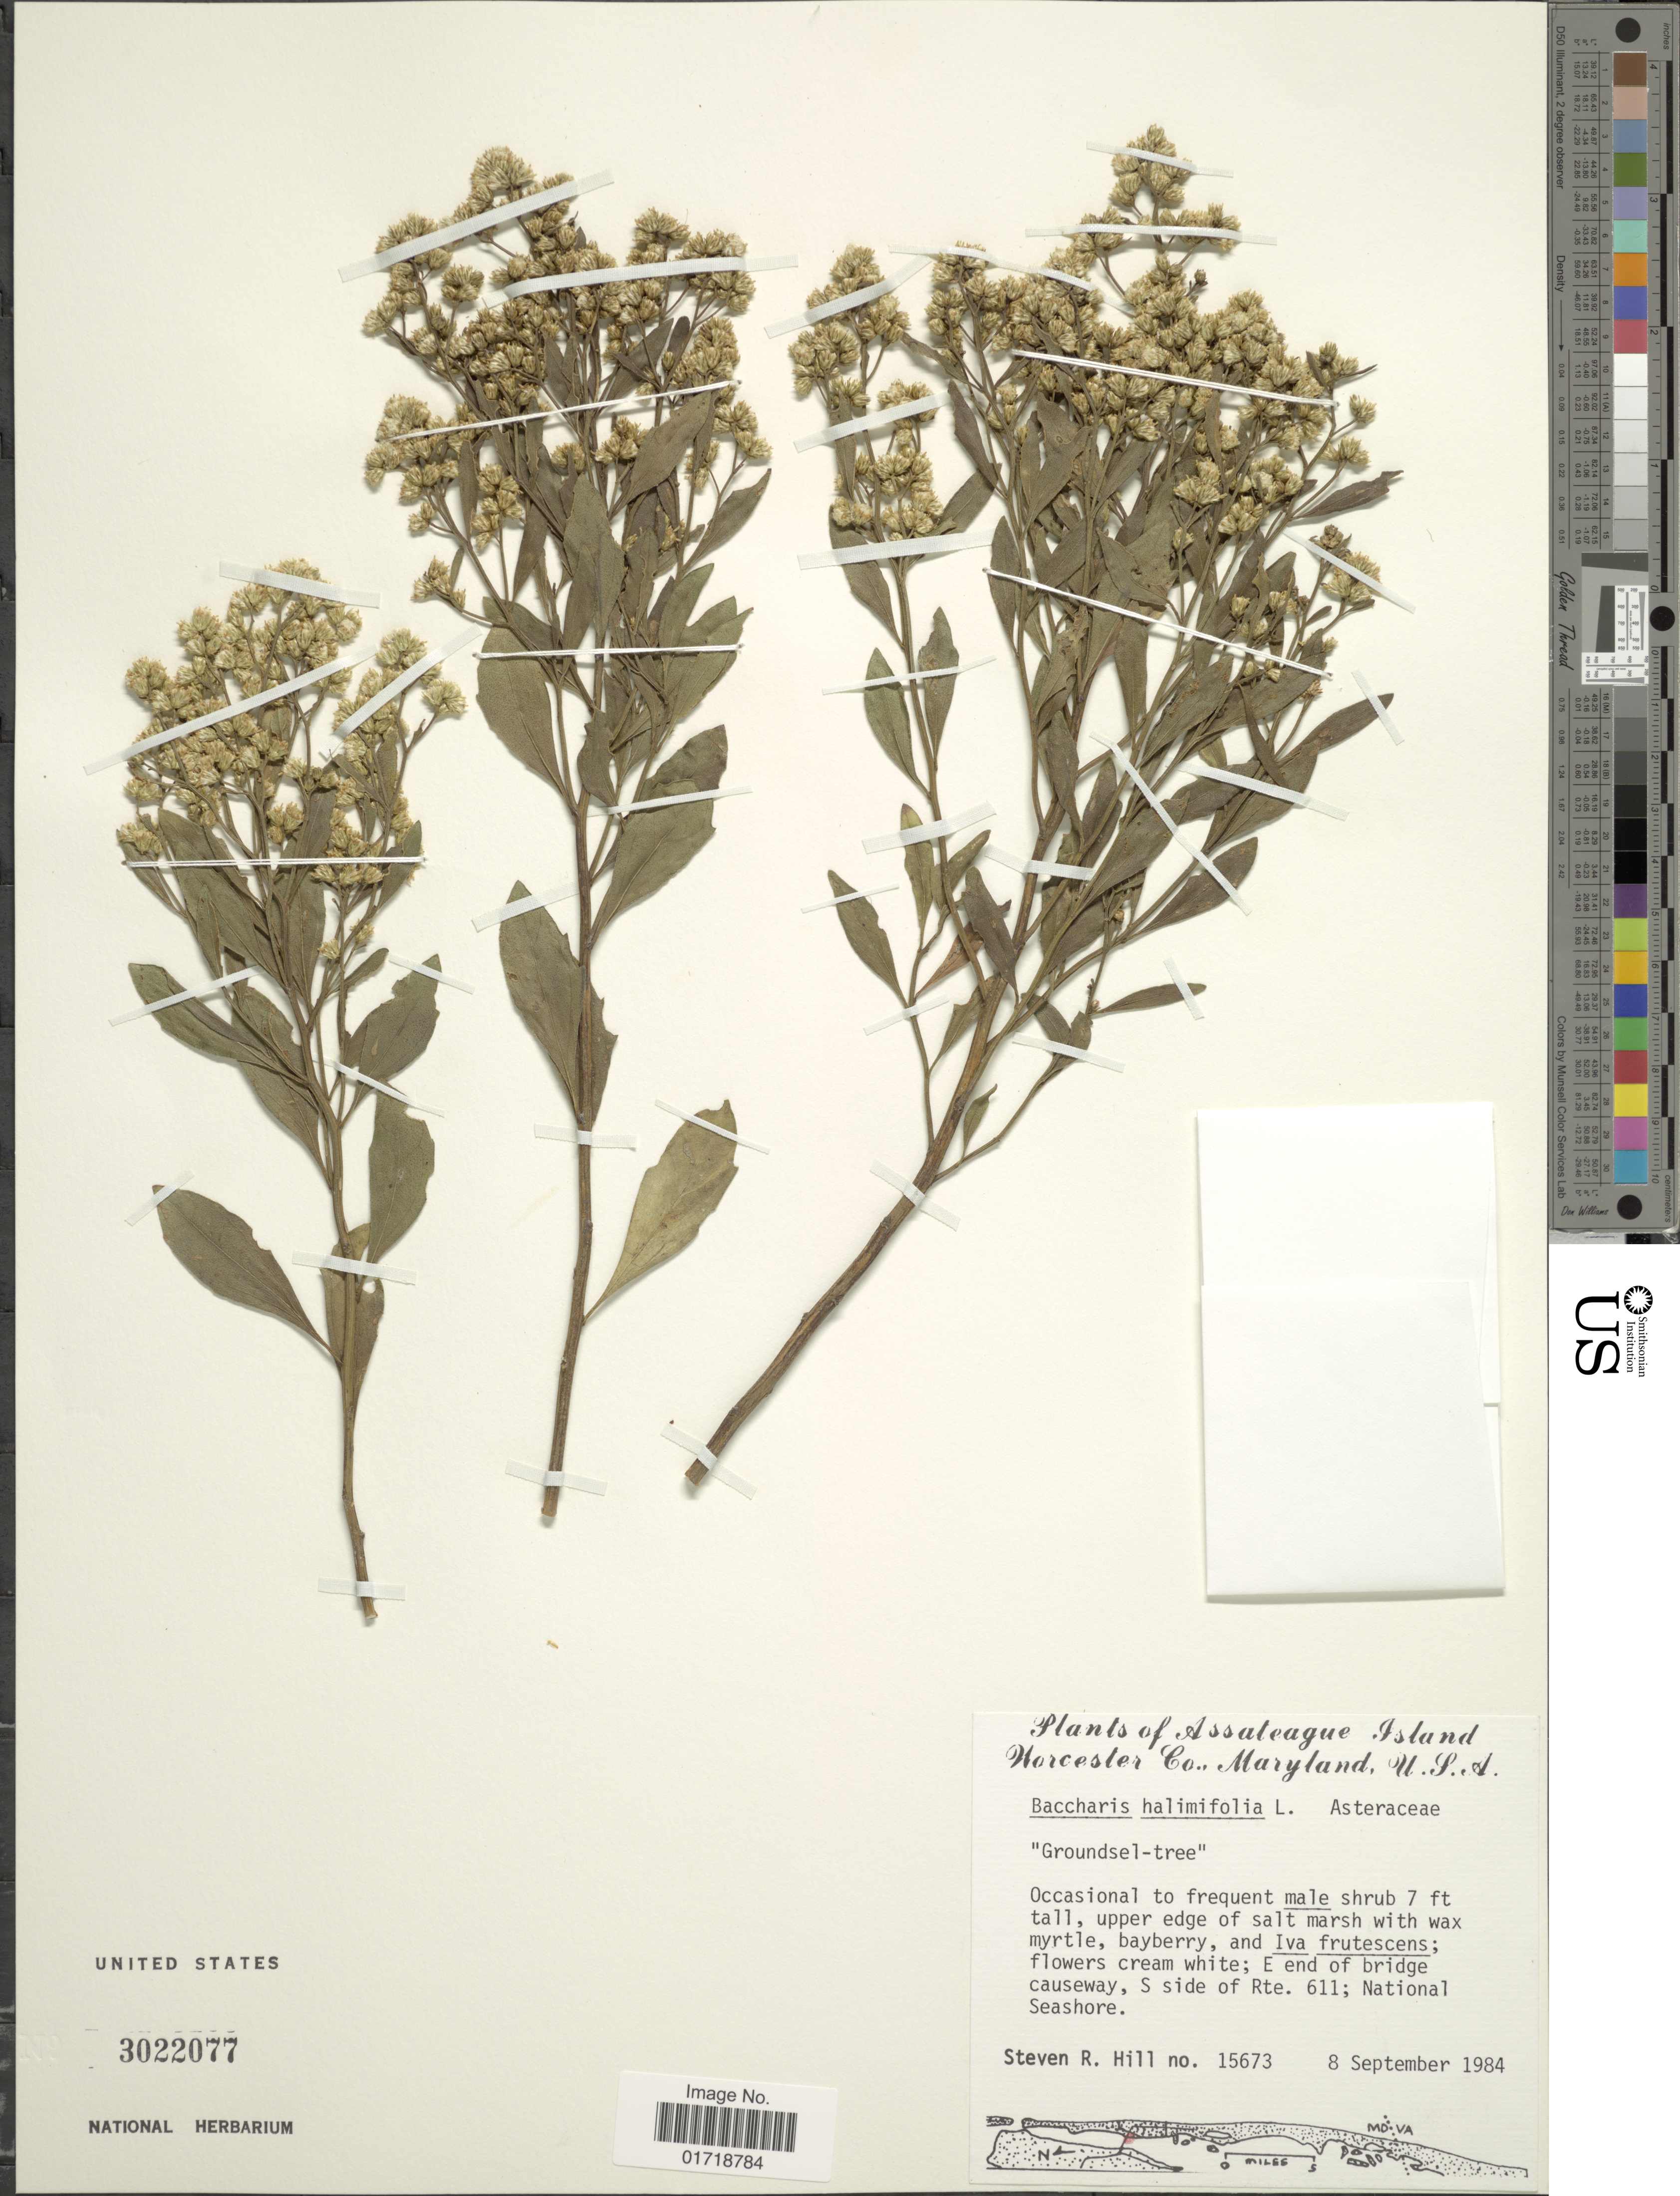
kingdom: Plantae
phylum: Tracheophyta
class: Magnoliopsida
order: Asterales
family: Asteraceae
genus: Baccharis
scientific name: Baccharis halimifolia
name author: L.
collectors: S. Hill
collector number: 15673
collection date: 1984-09-08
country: United States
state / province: Maryland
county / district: Worcester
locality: Assateagua Island Worcester Co, E end of bridge Causeway, S side of Rte. 611; National Seashore.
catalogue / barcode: US 6022077